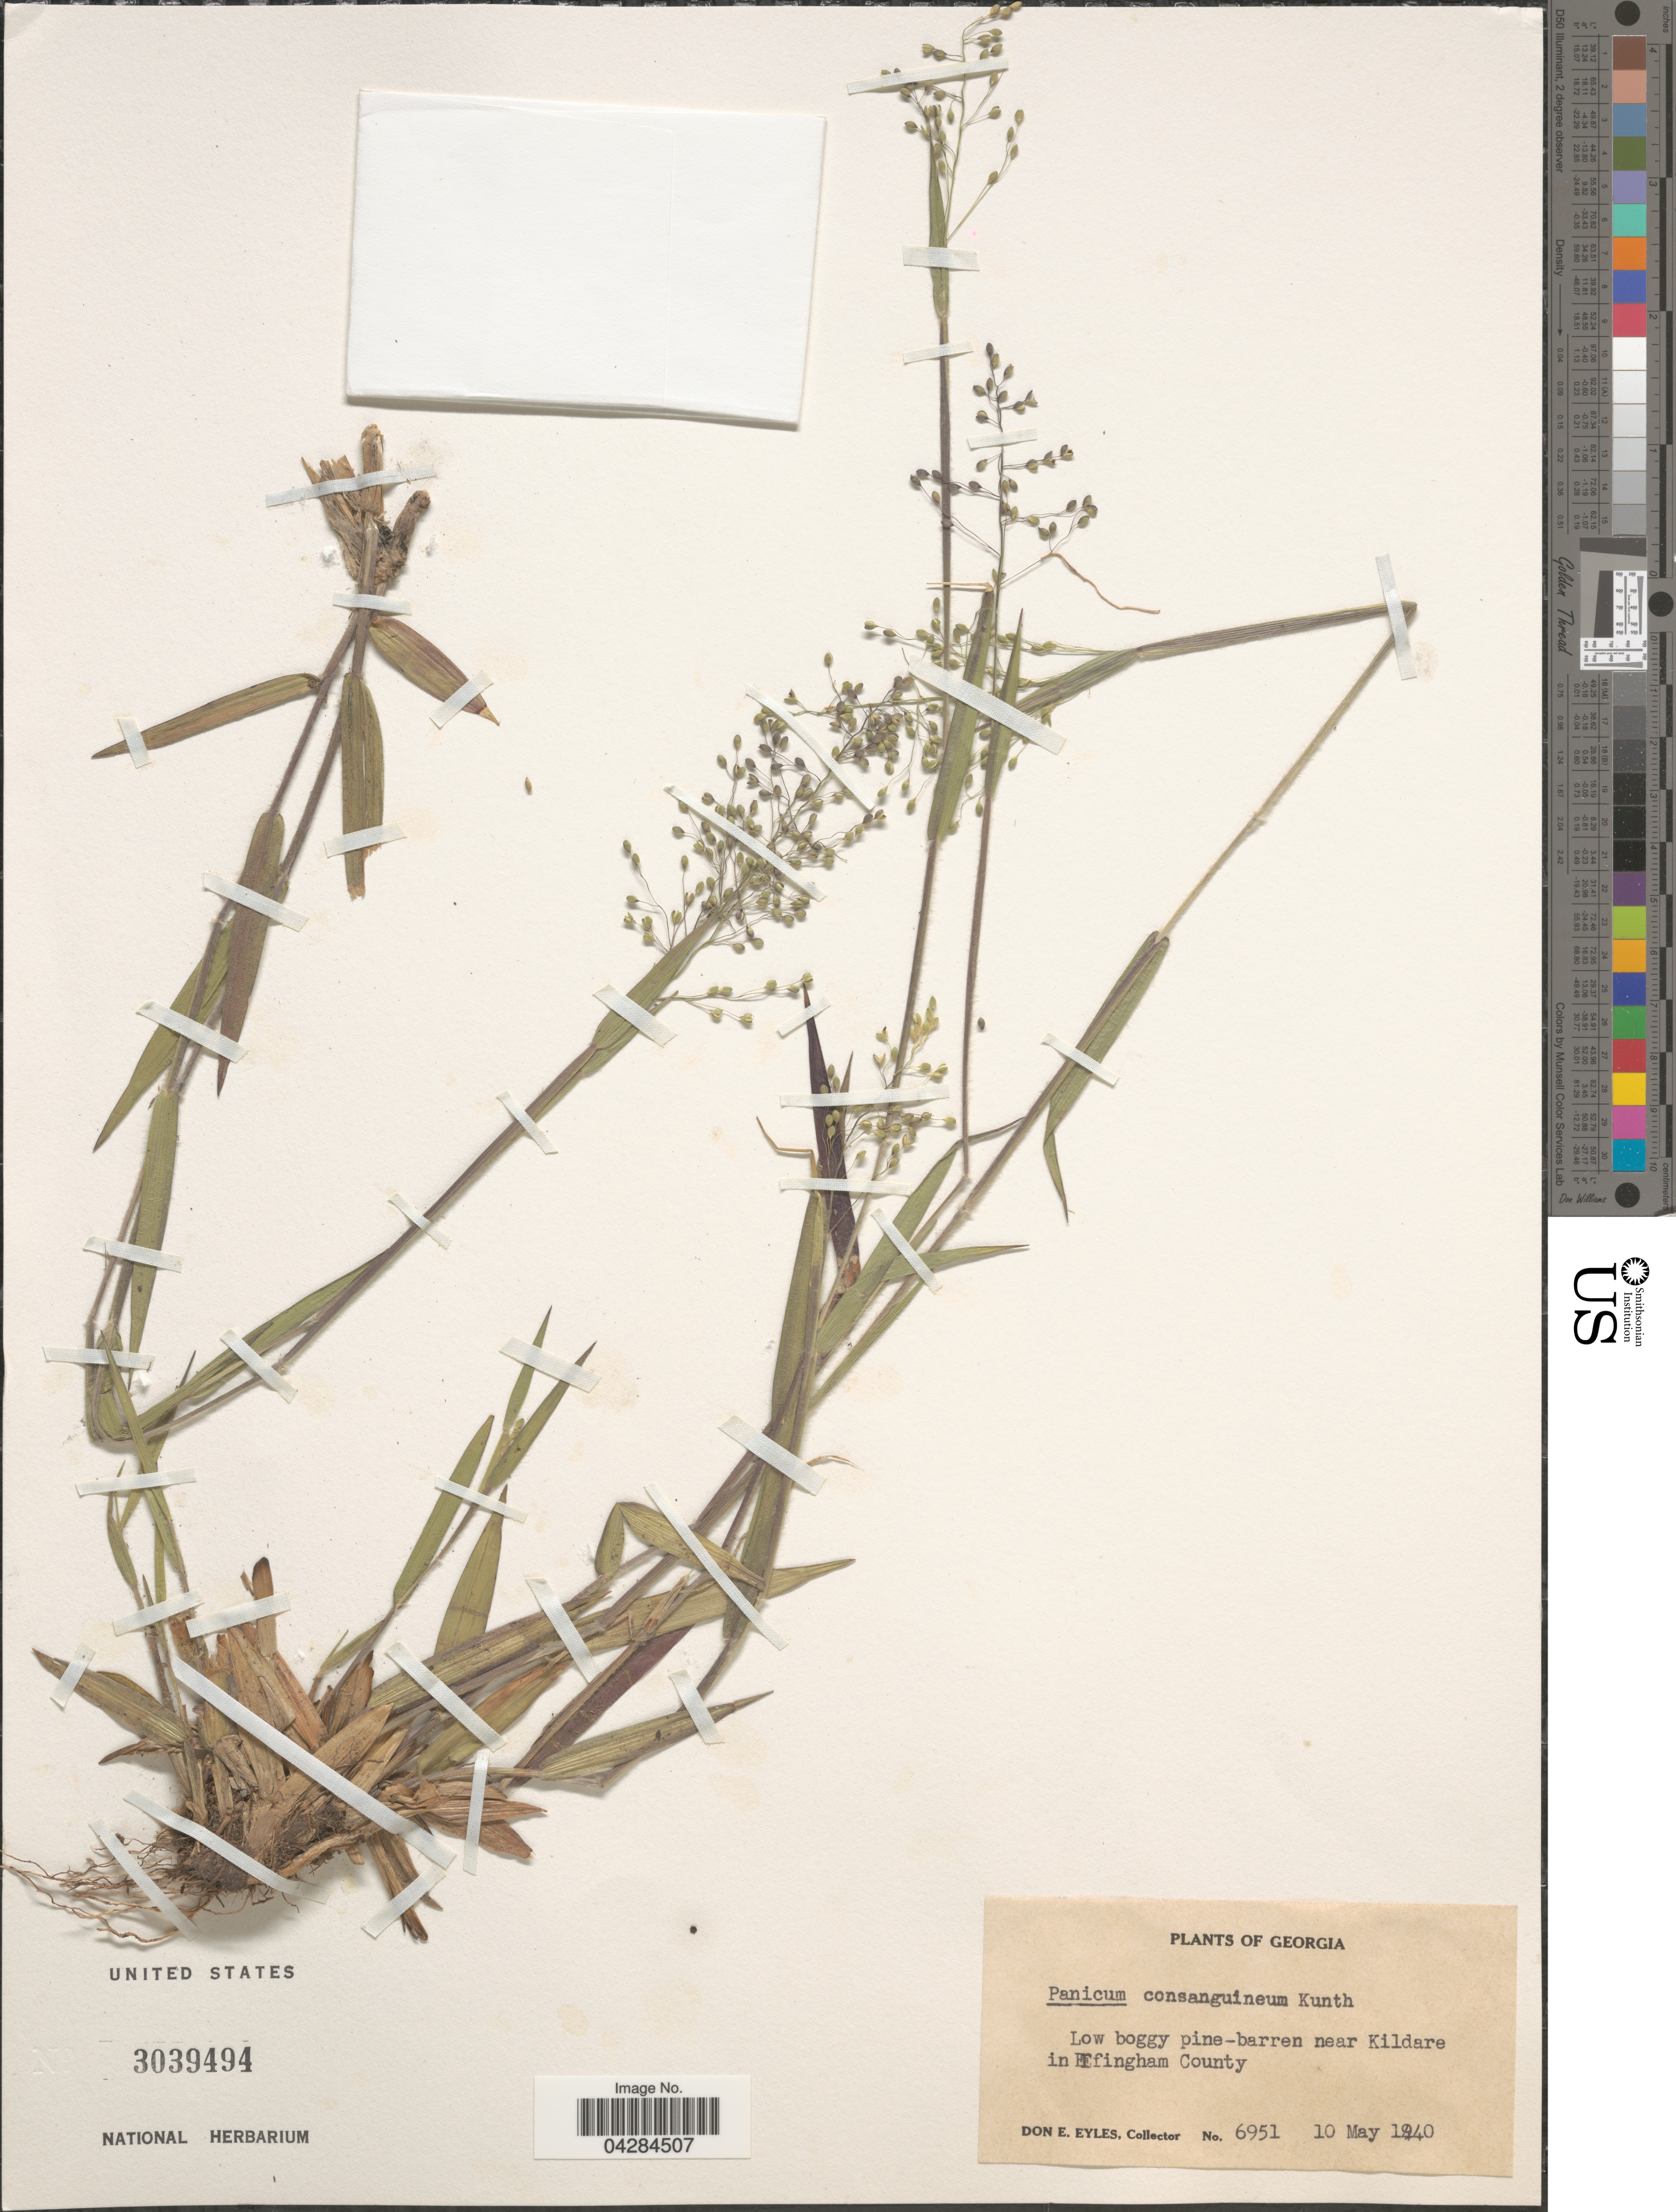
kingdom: Plantae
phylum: Tracheophyta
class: Liliopsida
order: Poales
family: Poaceae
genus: Dichanthelium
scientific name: Dichanthelium ovale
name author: (Elliott) Gould & C.A. Clark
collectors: D. Eyles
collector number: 6951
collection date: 1940-05-10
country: United States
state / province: Georgia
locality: Low boggy pine-barren near Kildare in Effingham County.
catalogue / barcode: US 3039494